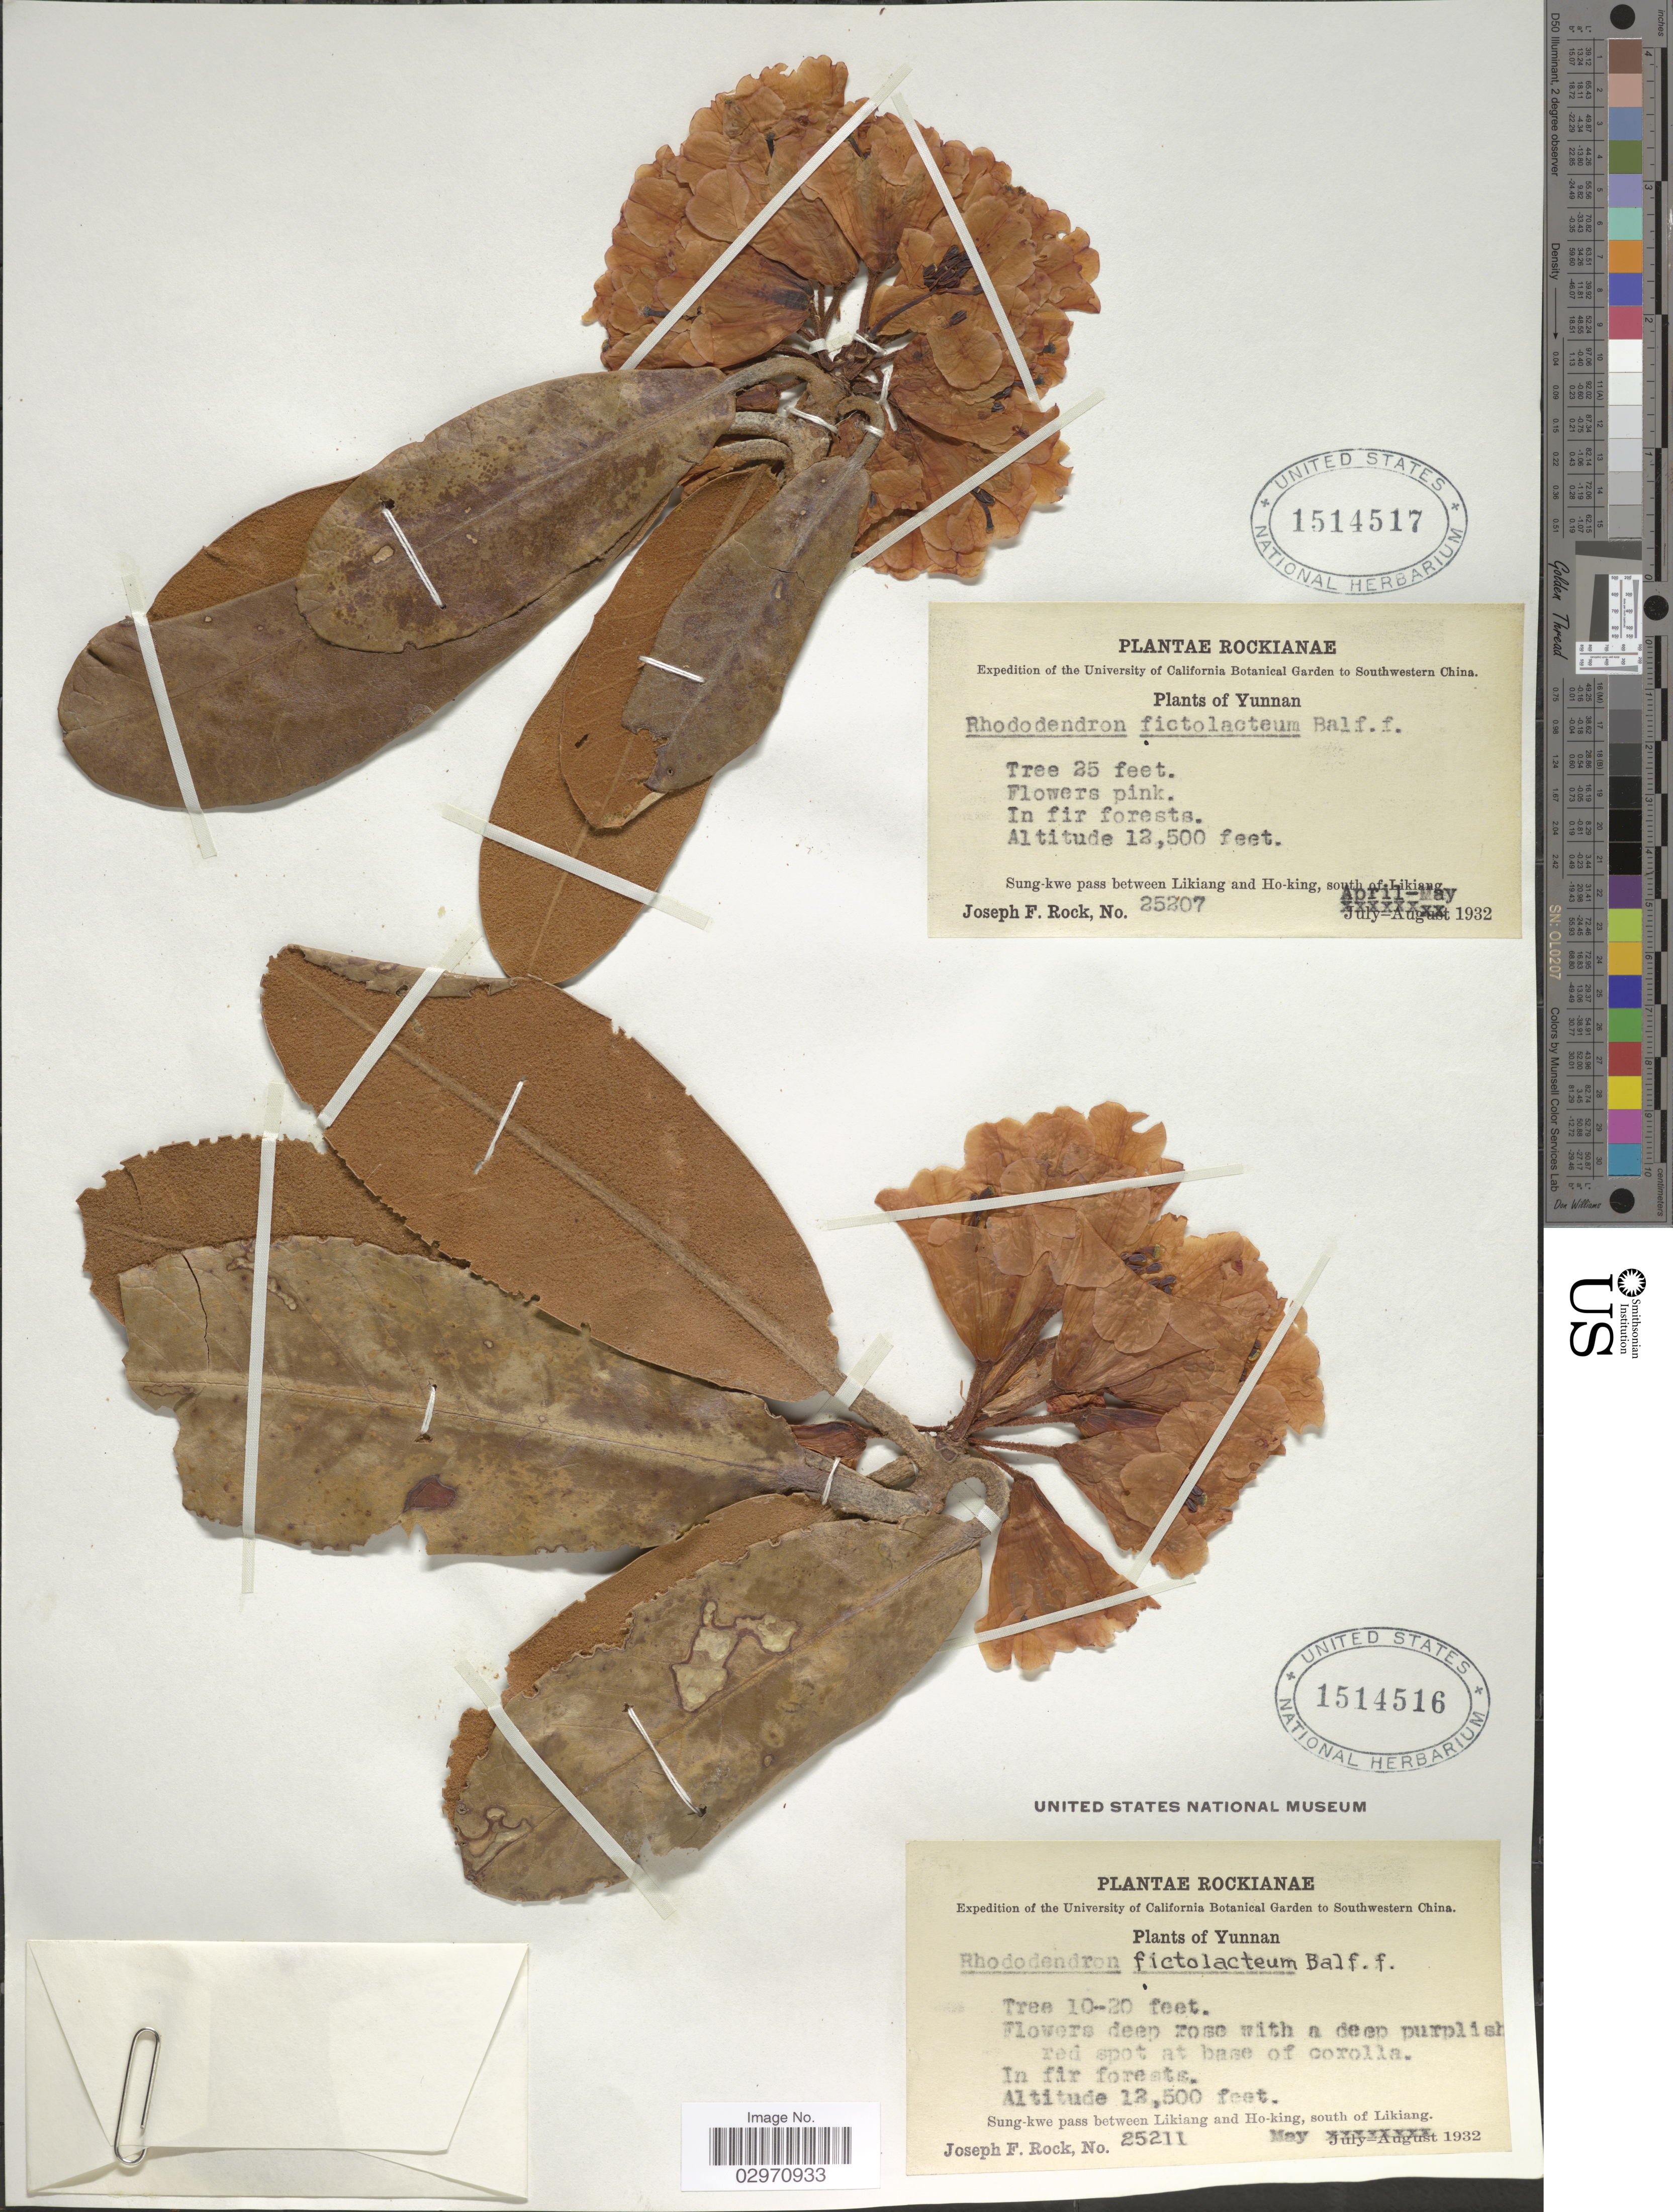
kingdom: Plantae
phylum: Tracheophyta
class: Magnoliopsida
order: Ericales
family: Ericaceae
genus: Rhododendron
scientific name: Rhododendron fictolacteum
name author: Balf. f.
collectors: J. F. Rock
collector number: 25211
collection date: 1932-05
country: China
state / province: Yunnan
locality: Southwestern China. Sung-kwe pass between Likiang and Ho-king, south of Likiang.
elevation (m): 3810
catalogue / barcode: US 1514516